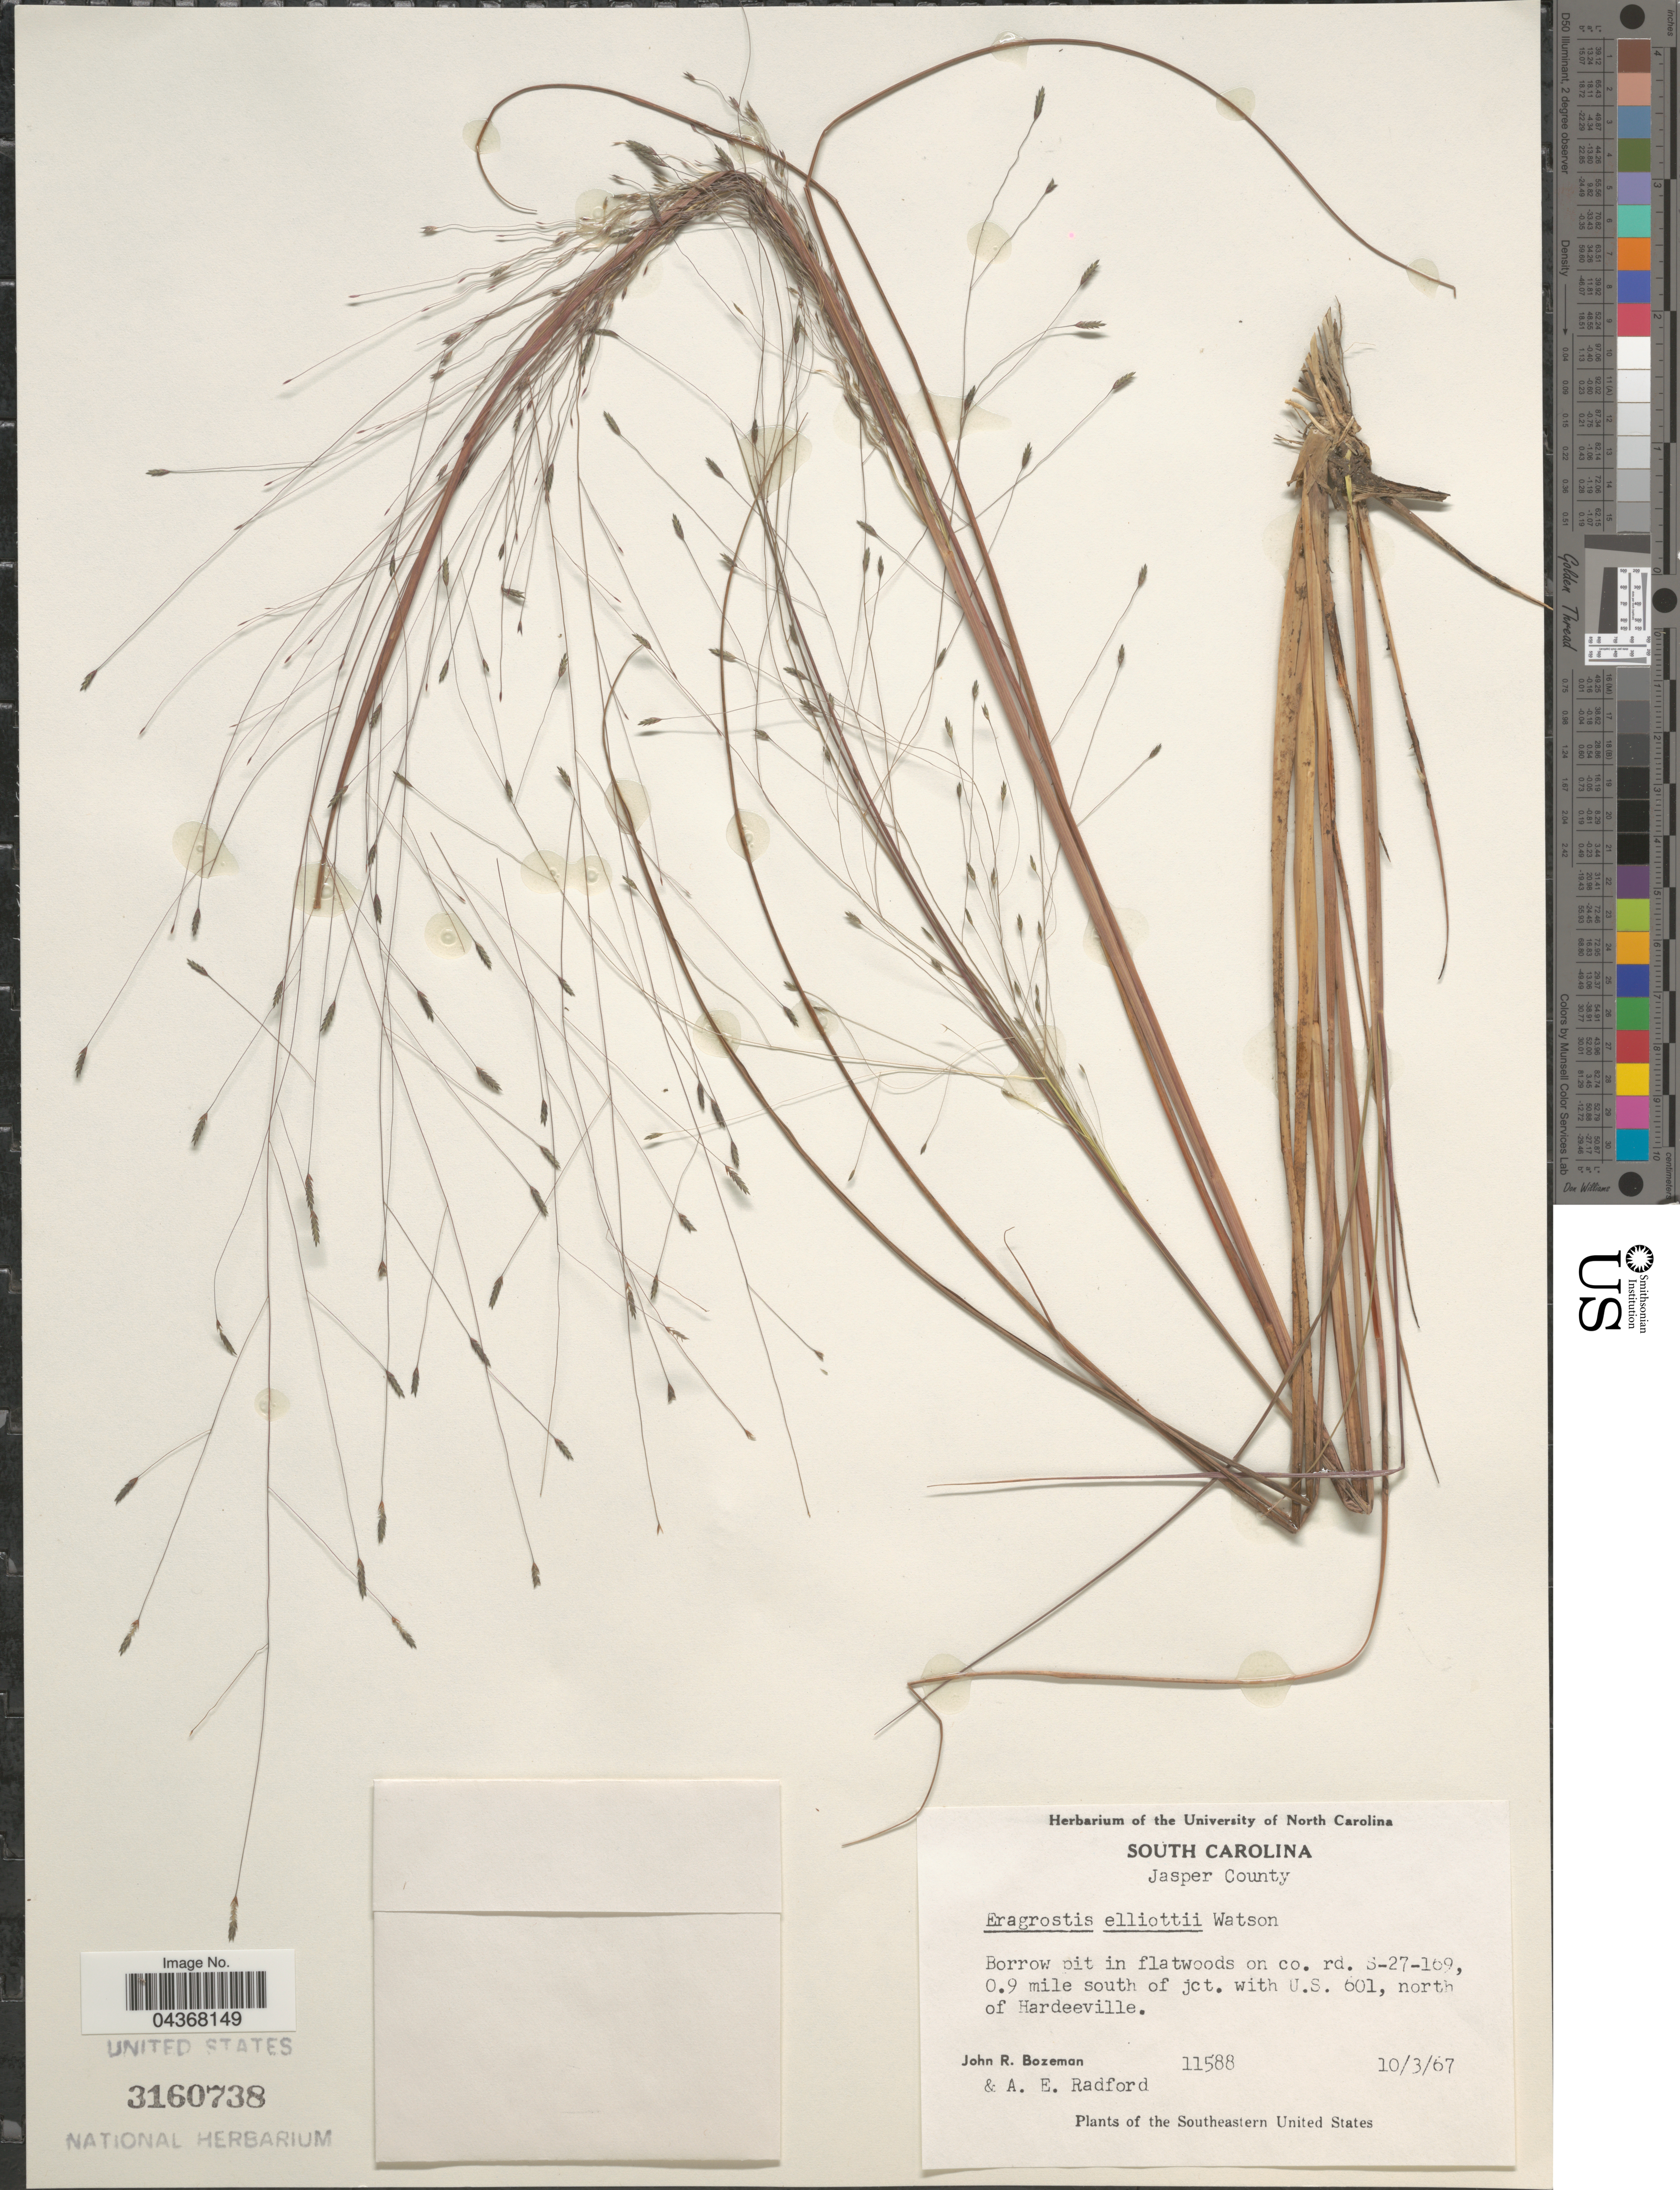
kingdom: Plantae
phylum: Tracheophyta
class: Liliopsida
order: Poales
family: Poaceae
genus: Eragrostis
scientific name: Eragrostis elliottii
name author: S. Watson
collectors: J. R. Bozeman & A. E. Radford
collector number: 11588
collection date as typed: Transcribed d/m/y: 3/10/67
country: United States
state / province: South Carolina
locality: Jasper County. Borrow pit in flatwoods on co. rd. S-27-169, 0.9 mile south of jct. with U.S. 601, north of Hardeeville. The Southeastern United States.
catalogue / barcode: US 3160738